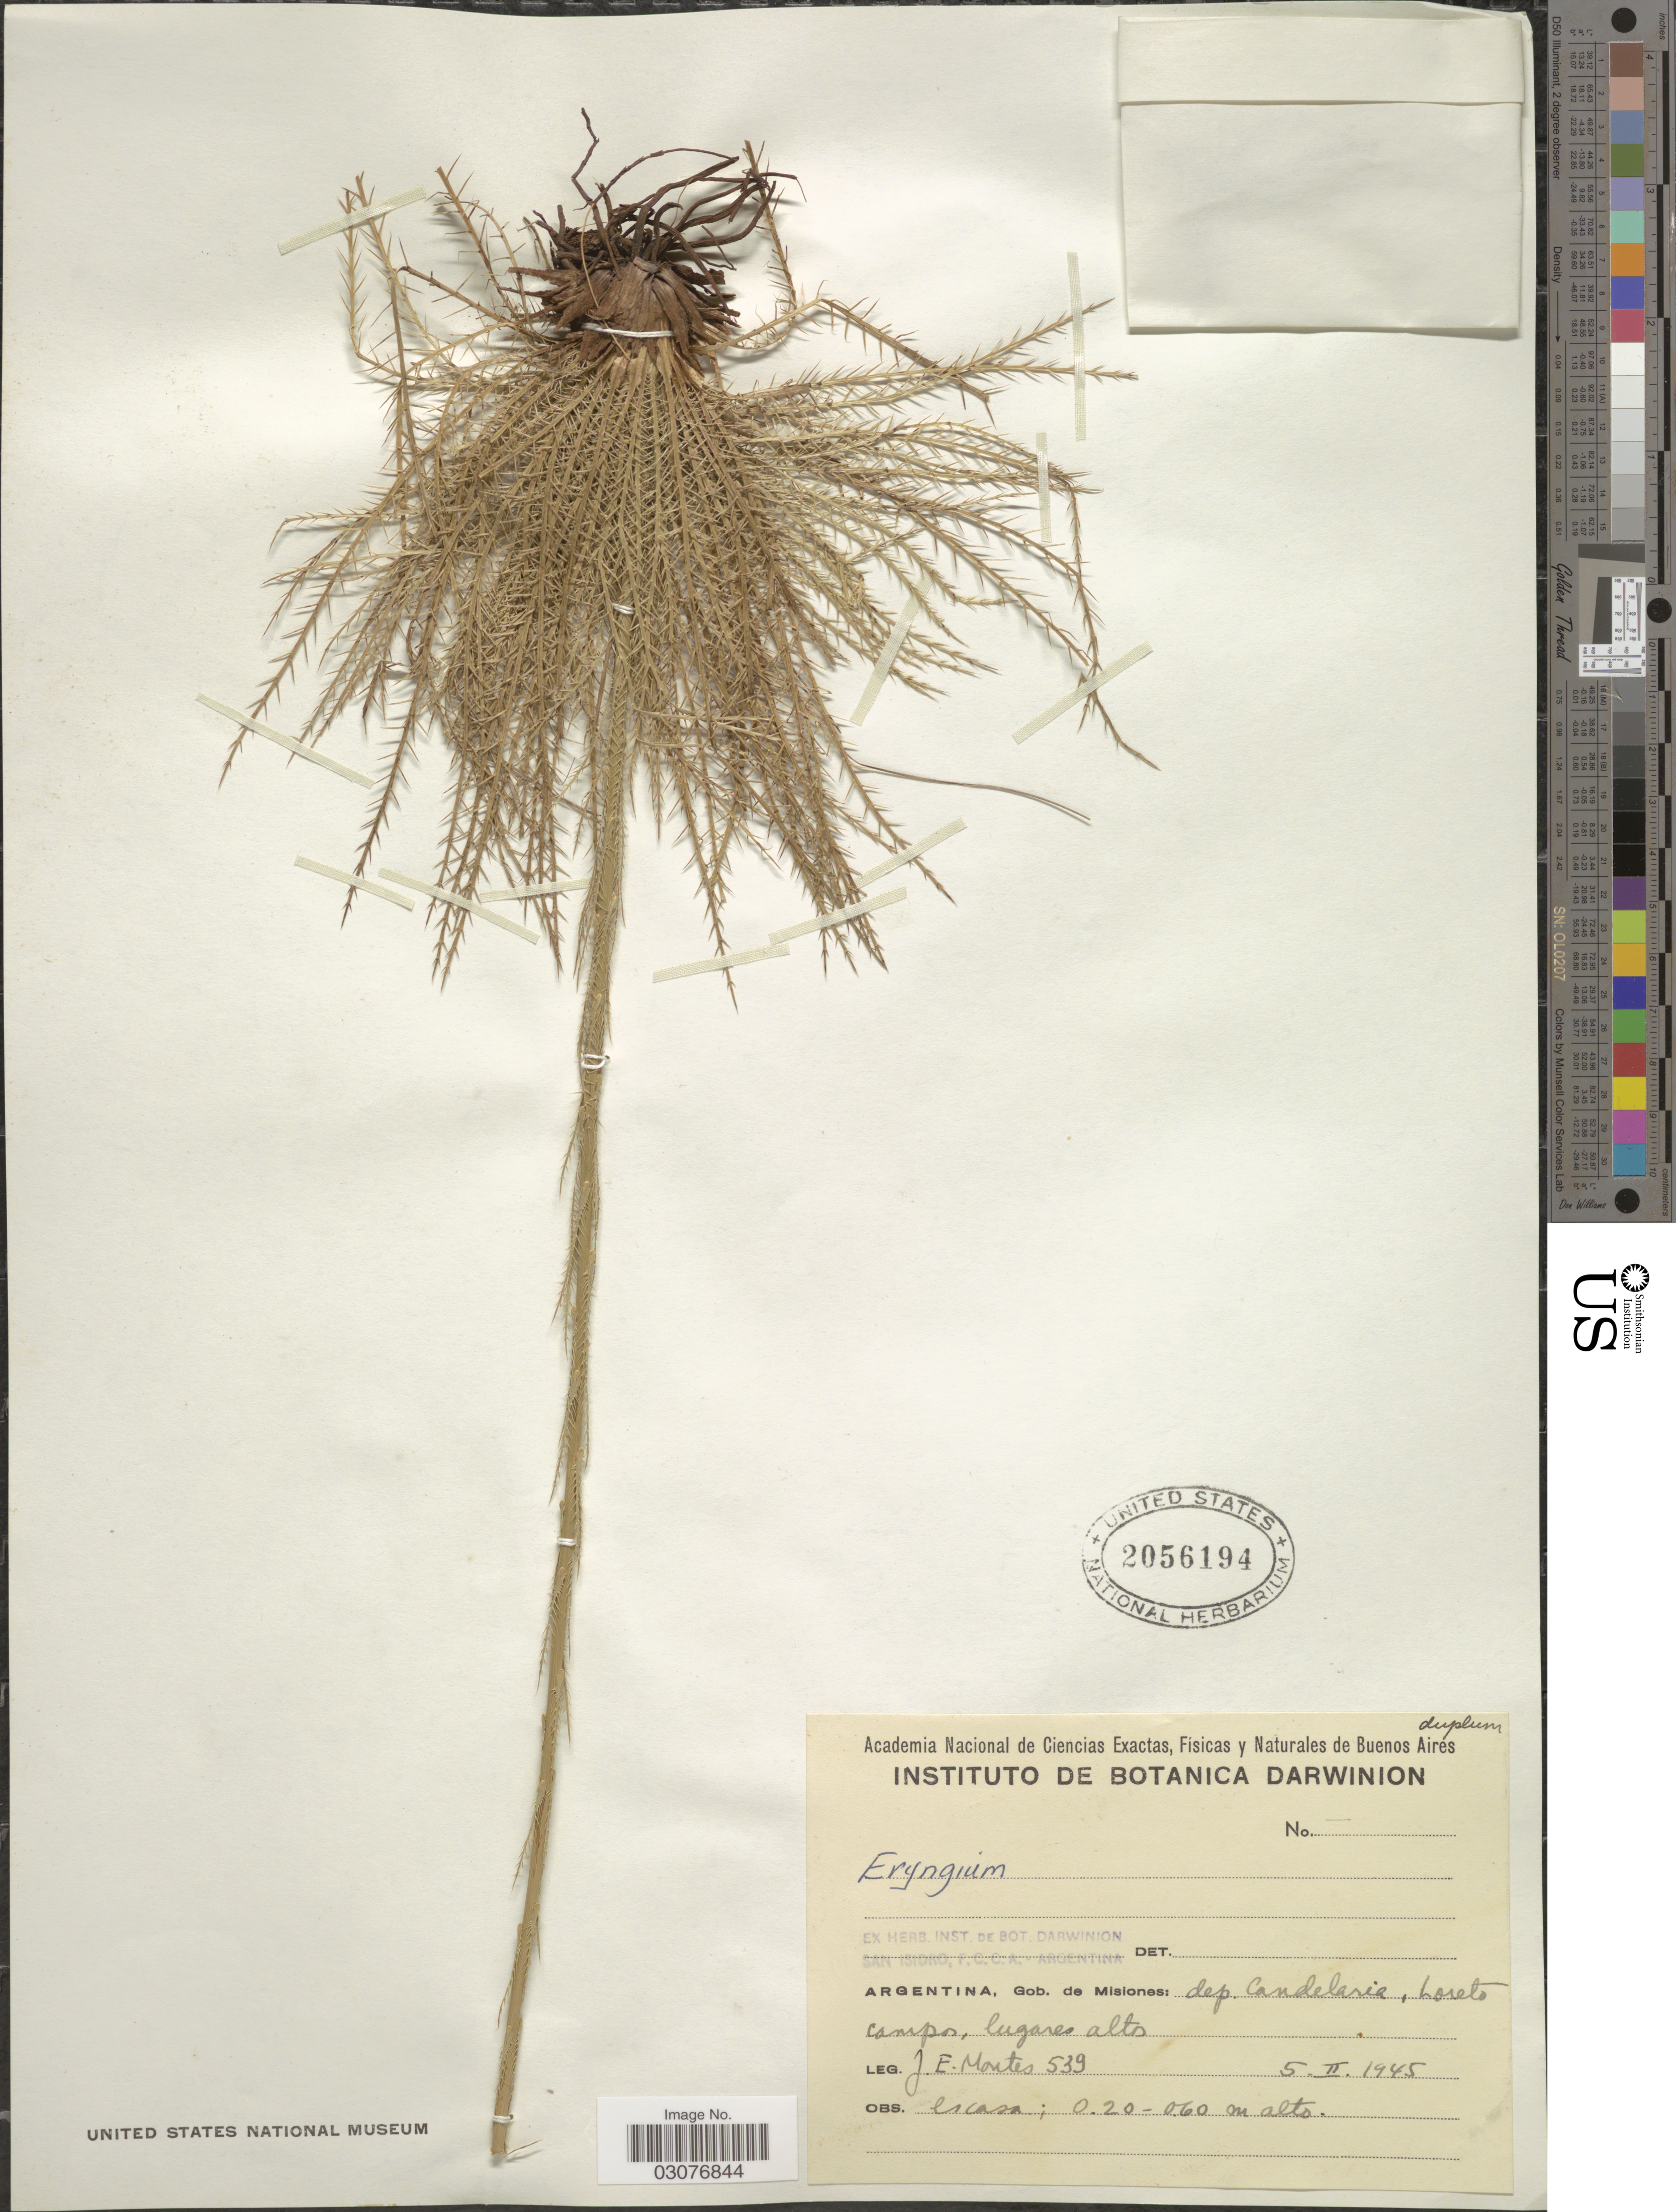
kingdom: Plantae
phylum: Tracheophyta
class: Magnoliopsida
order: Apiales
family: Apiaceae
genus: Eryngium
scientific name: Eryngium pristis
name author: Cham. & Schltdl.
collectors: J. E. Montes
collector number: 539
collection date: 1945-02-05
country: Argentina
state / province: Misiones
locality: Gob. de Misiones: dep. Candelaria, Loreto.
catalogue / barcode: US 2056194